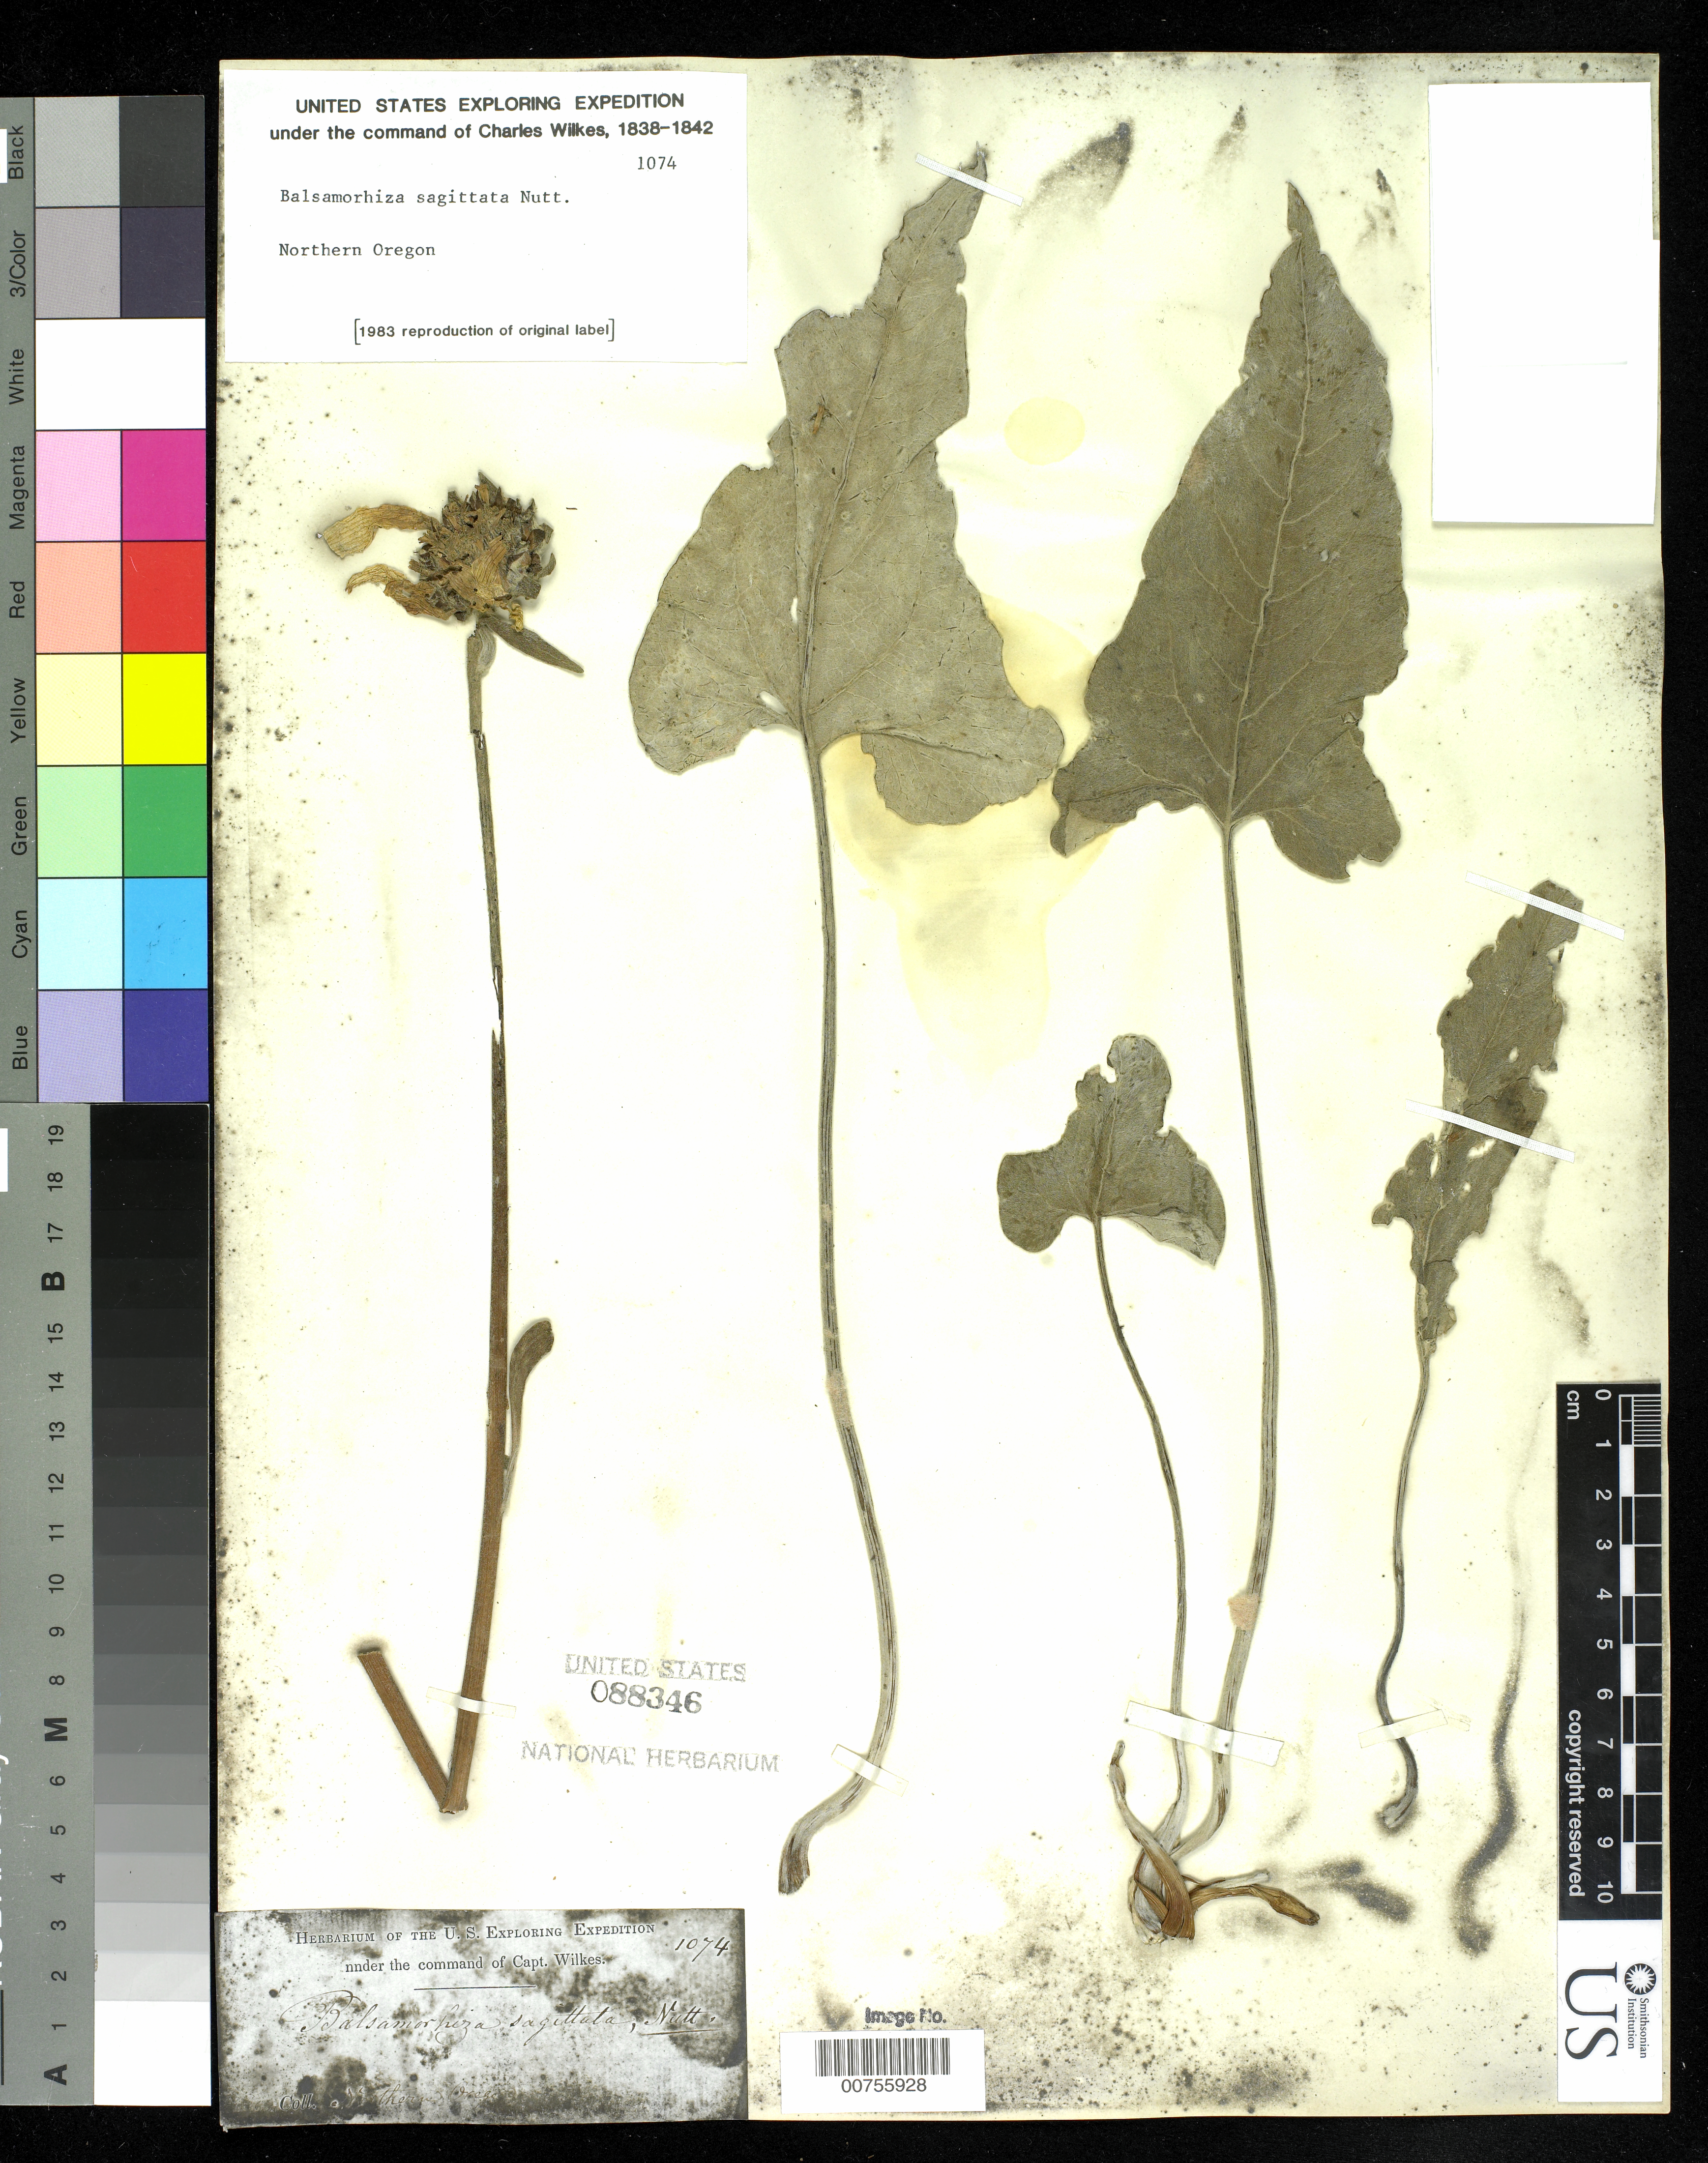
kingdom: Plantae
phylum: Tracheophyta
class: Magnoliopsida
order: Asterales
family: Asteraceae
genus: Balsamorhiza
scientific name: Balsamorhiza sagittata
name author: (Pursh) Nutt.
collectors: Wilkes Explor. Exped.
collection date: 1838/1842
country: United States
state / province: Oregon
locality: Northern Oregon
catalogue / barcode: US 88346